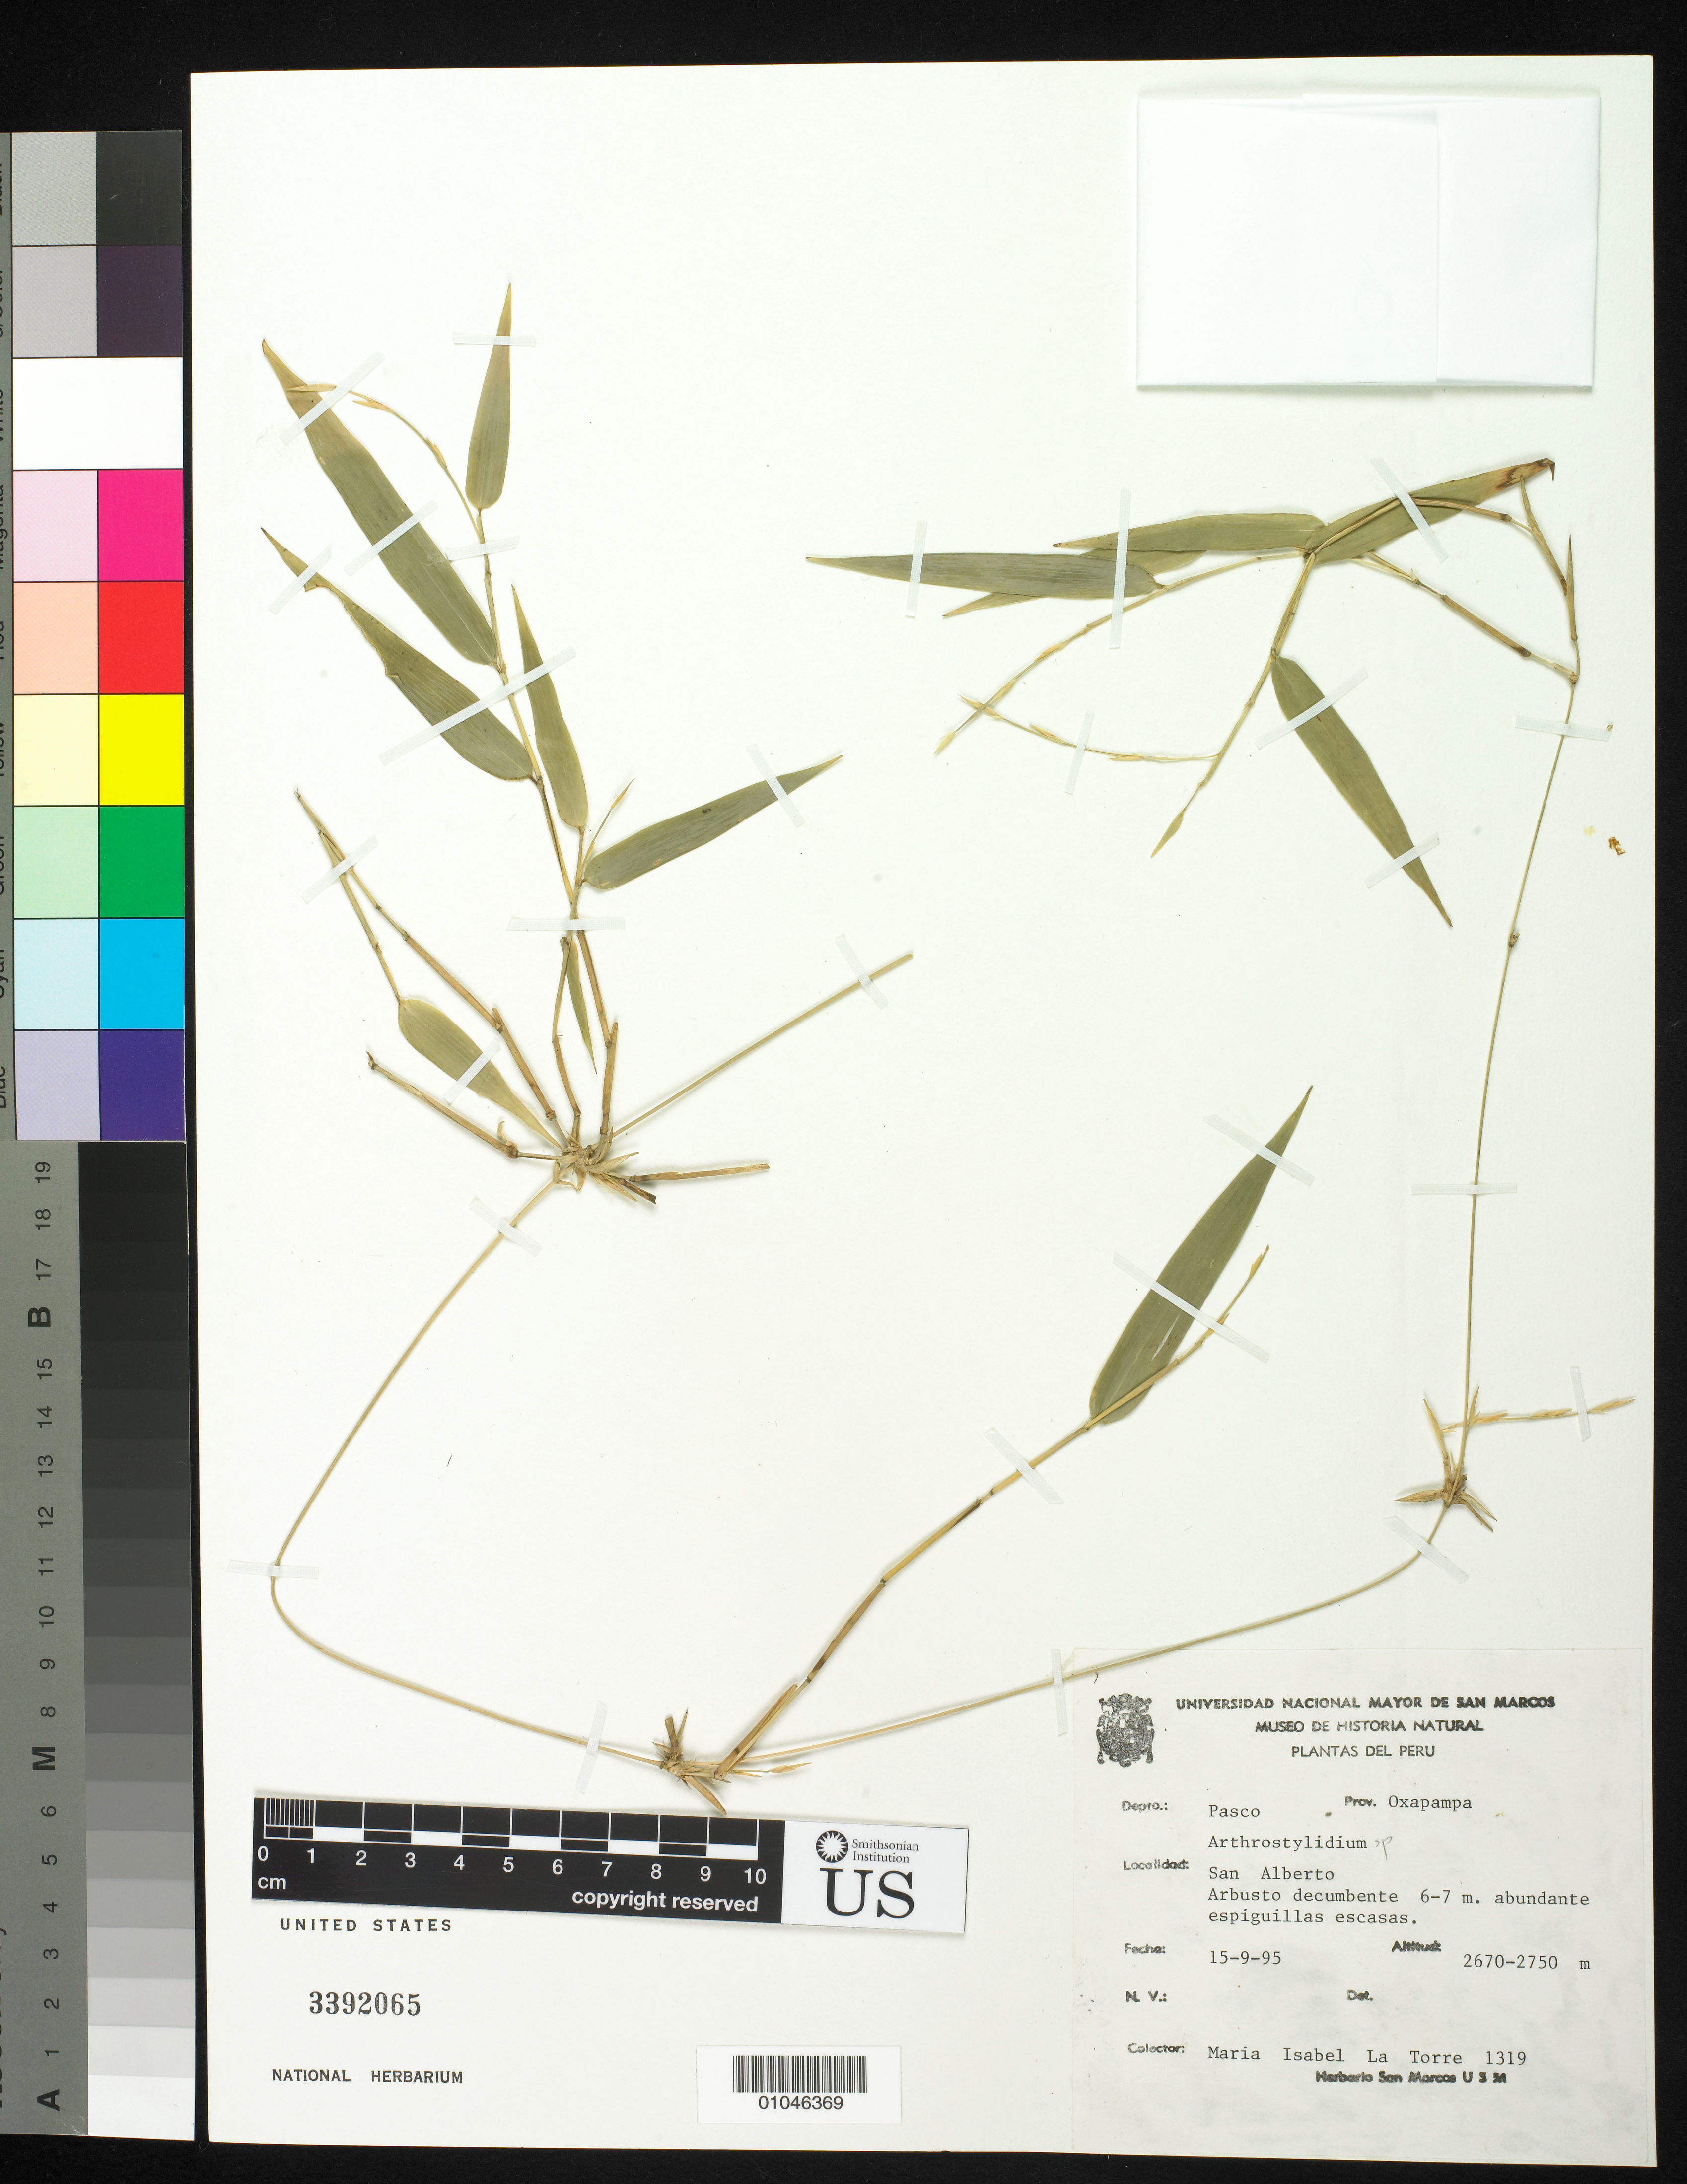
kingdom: Plantae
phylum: Tracheophyta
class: Liliopsida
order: Poales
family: Poaceae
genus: Arthrostylidium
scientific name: Arthrostylidium sp.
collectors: M. Torre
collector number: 1319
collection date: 1995-09-15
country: Peru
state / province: Pasco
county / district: Oxapampa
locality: San Alberto, Pasco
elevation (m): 2670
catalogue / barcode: US 3392065